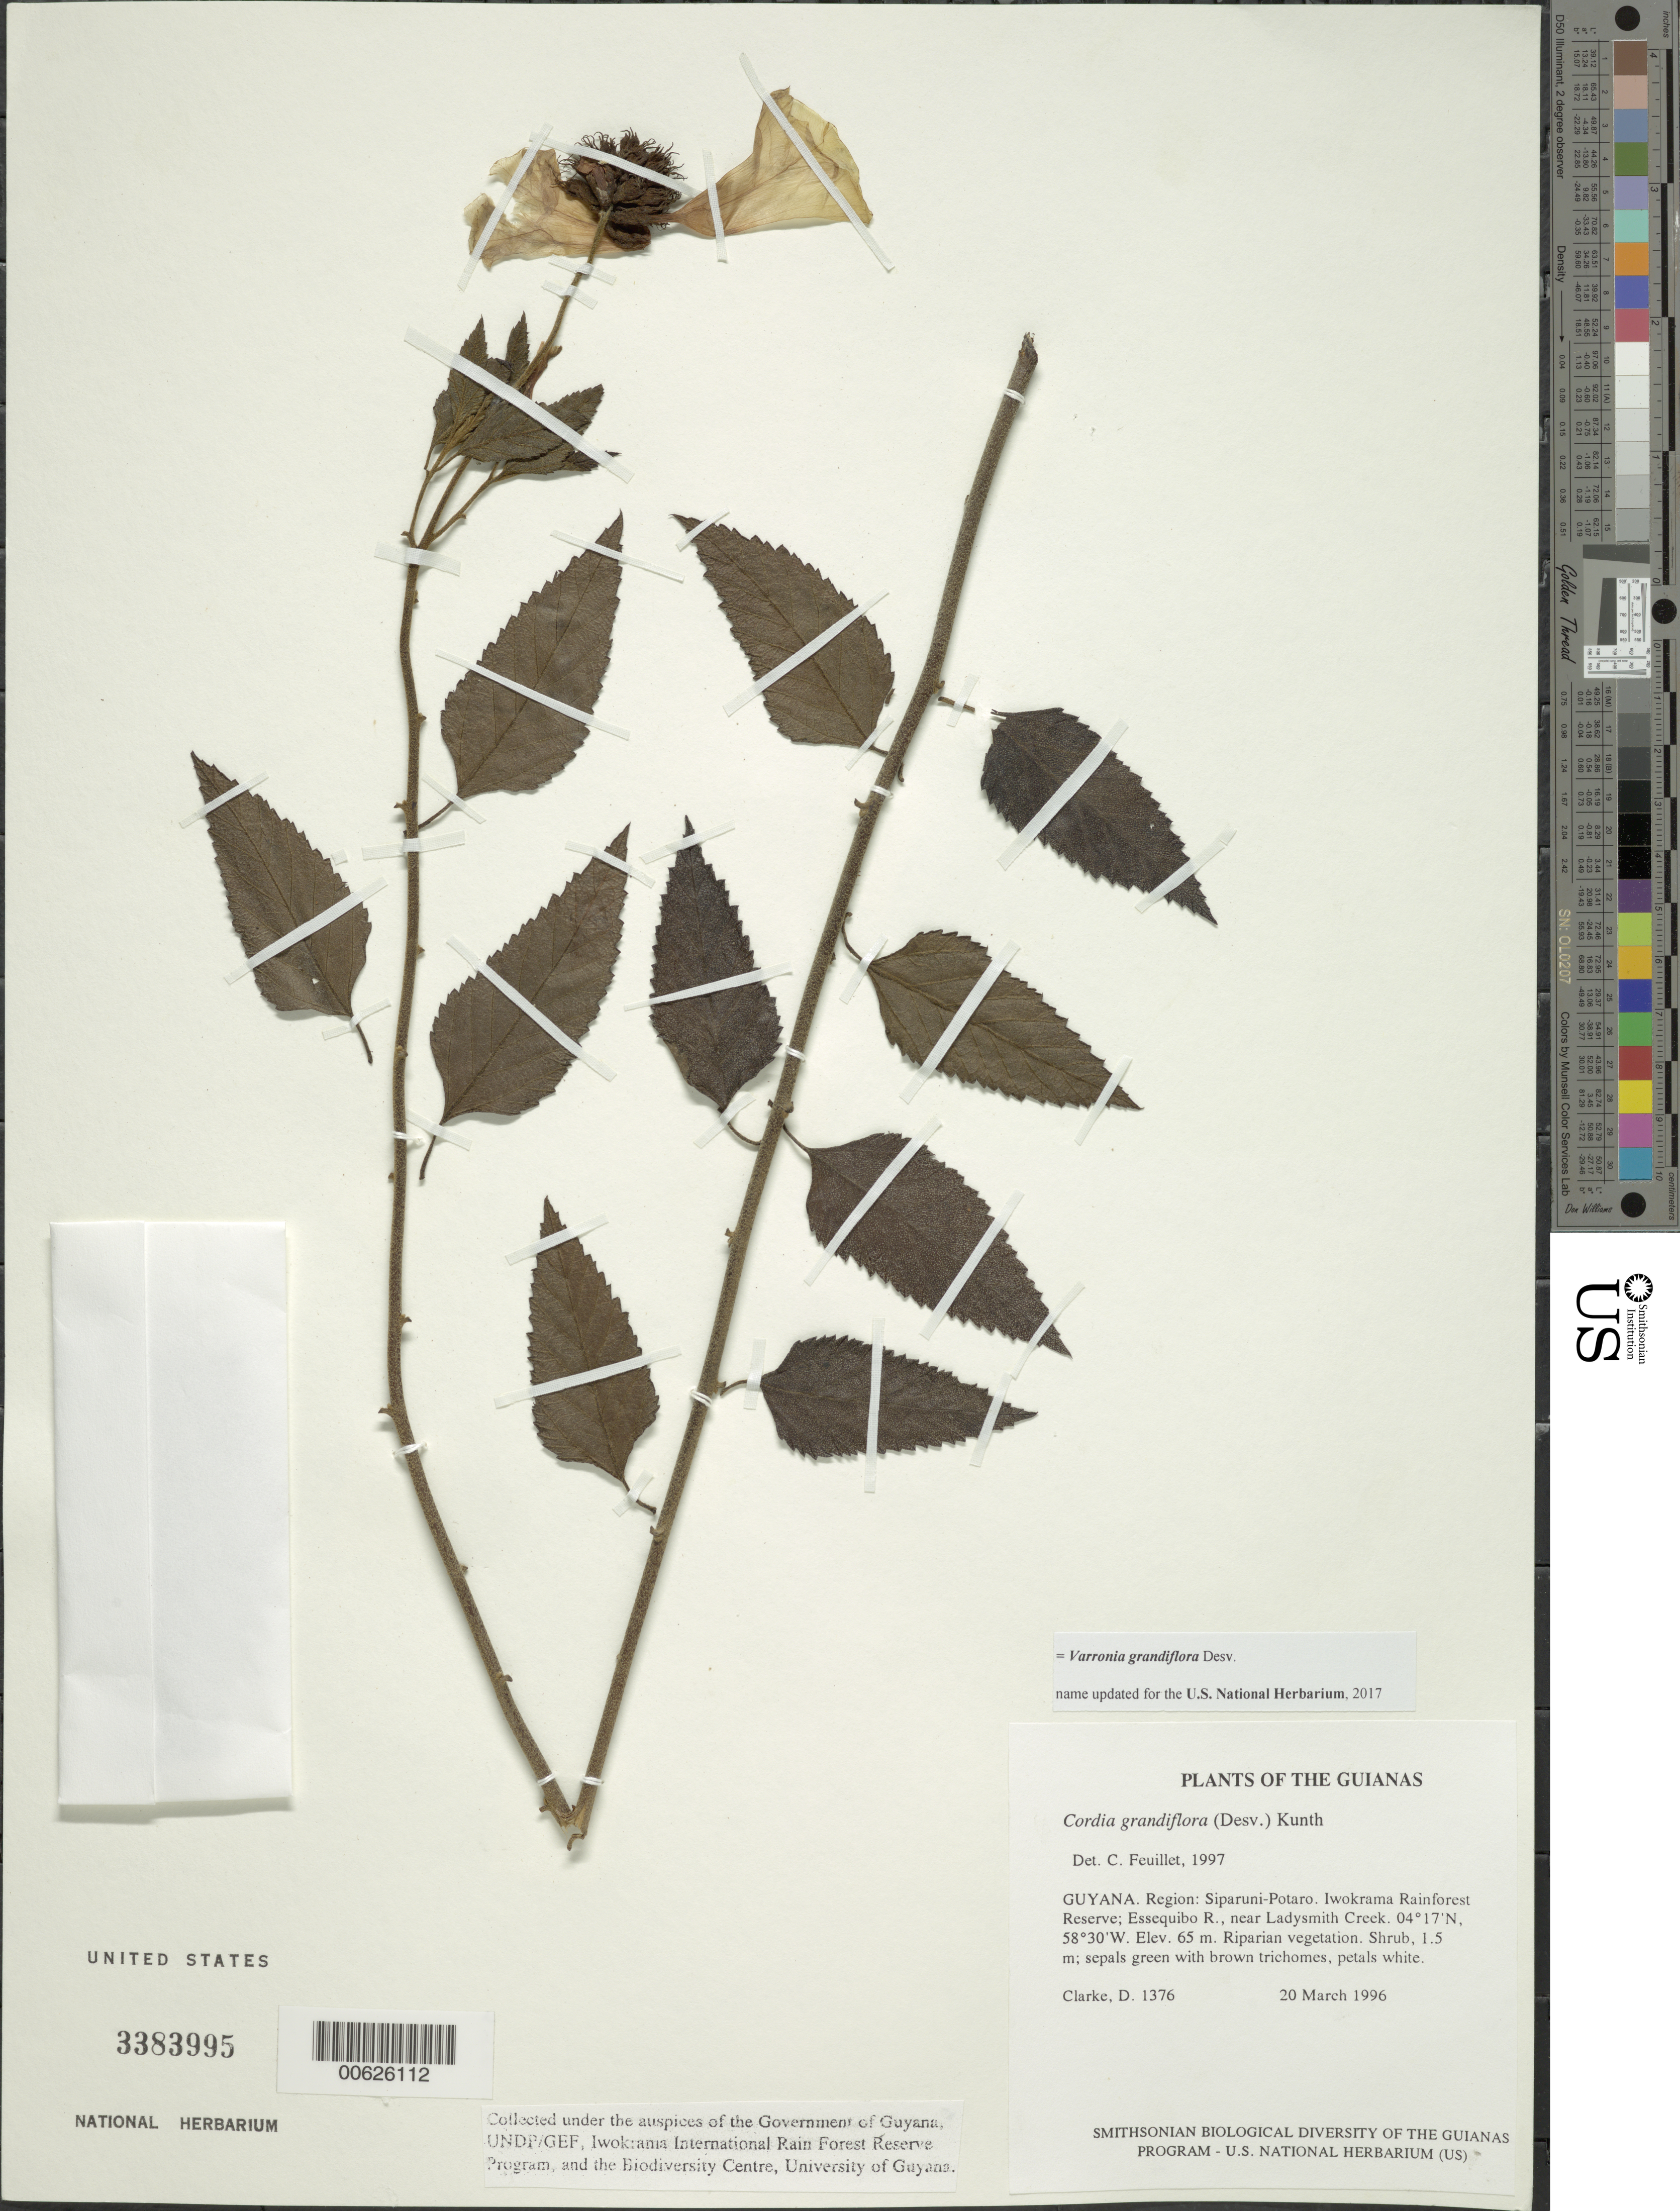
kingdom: Plantae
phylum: Tracheophyta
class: Magnoliopsida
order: Boraginales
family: Cordiaceae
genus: Cordia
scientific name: Cordia grandiflora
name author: (Desv.) Kunth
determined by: Feuillet, C.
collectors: H. D. Clarke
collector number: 1376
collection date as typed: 20 March 1996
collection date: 1996-03-20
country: Guyana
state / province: Potaro-Siparuni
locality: Iwokrama Rainforest Reserve; Essequibo R., near Ladysmith Creek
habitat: Riparian vegetation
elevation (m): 65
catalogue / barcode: US 3383995